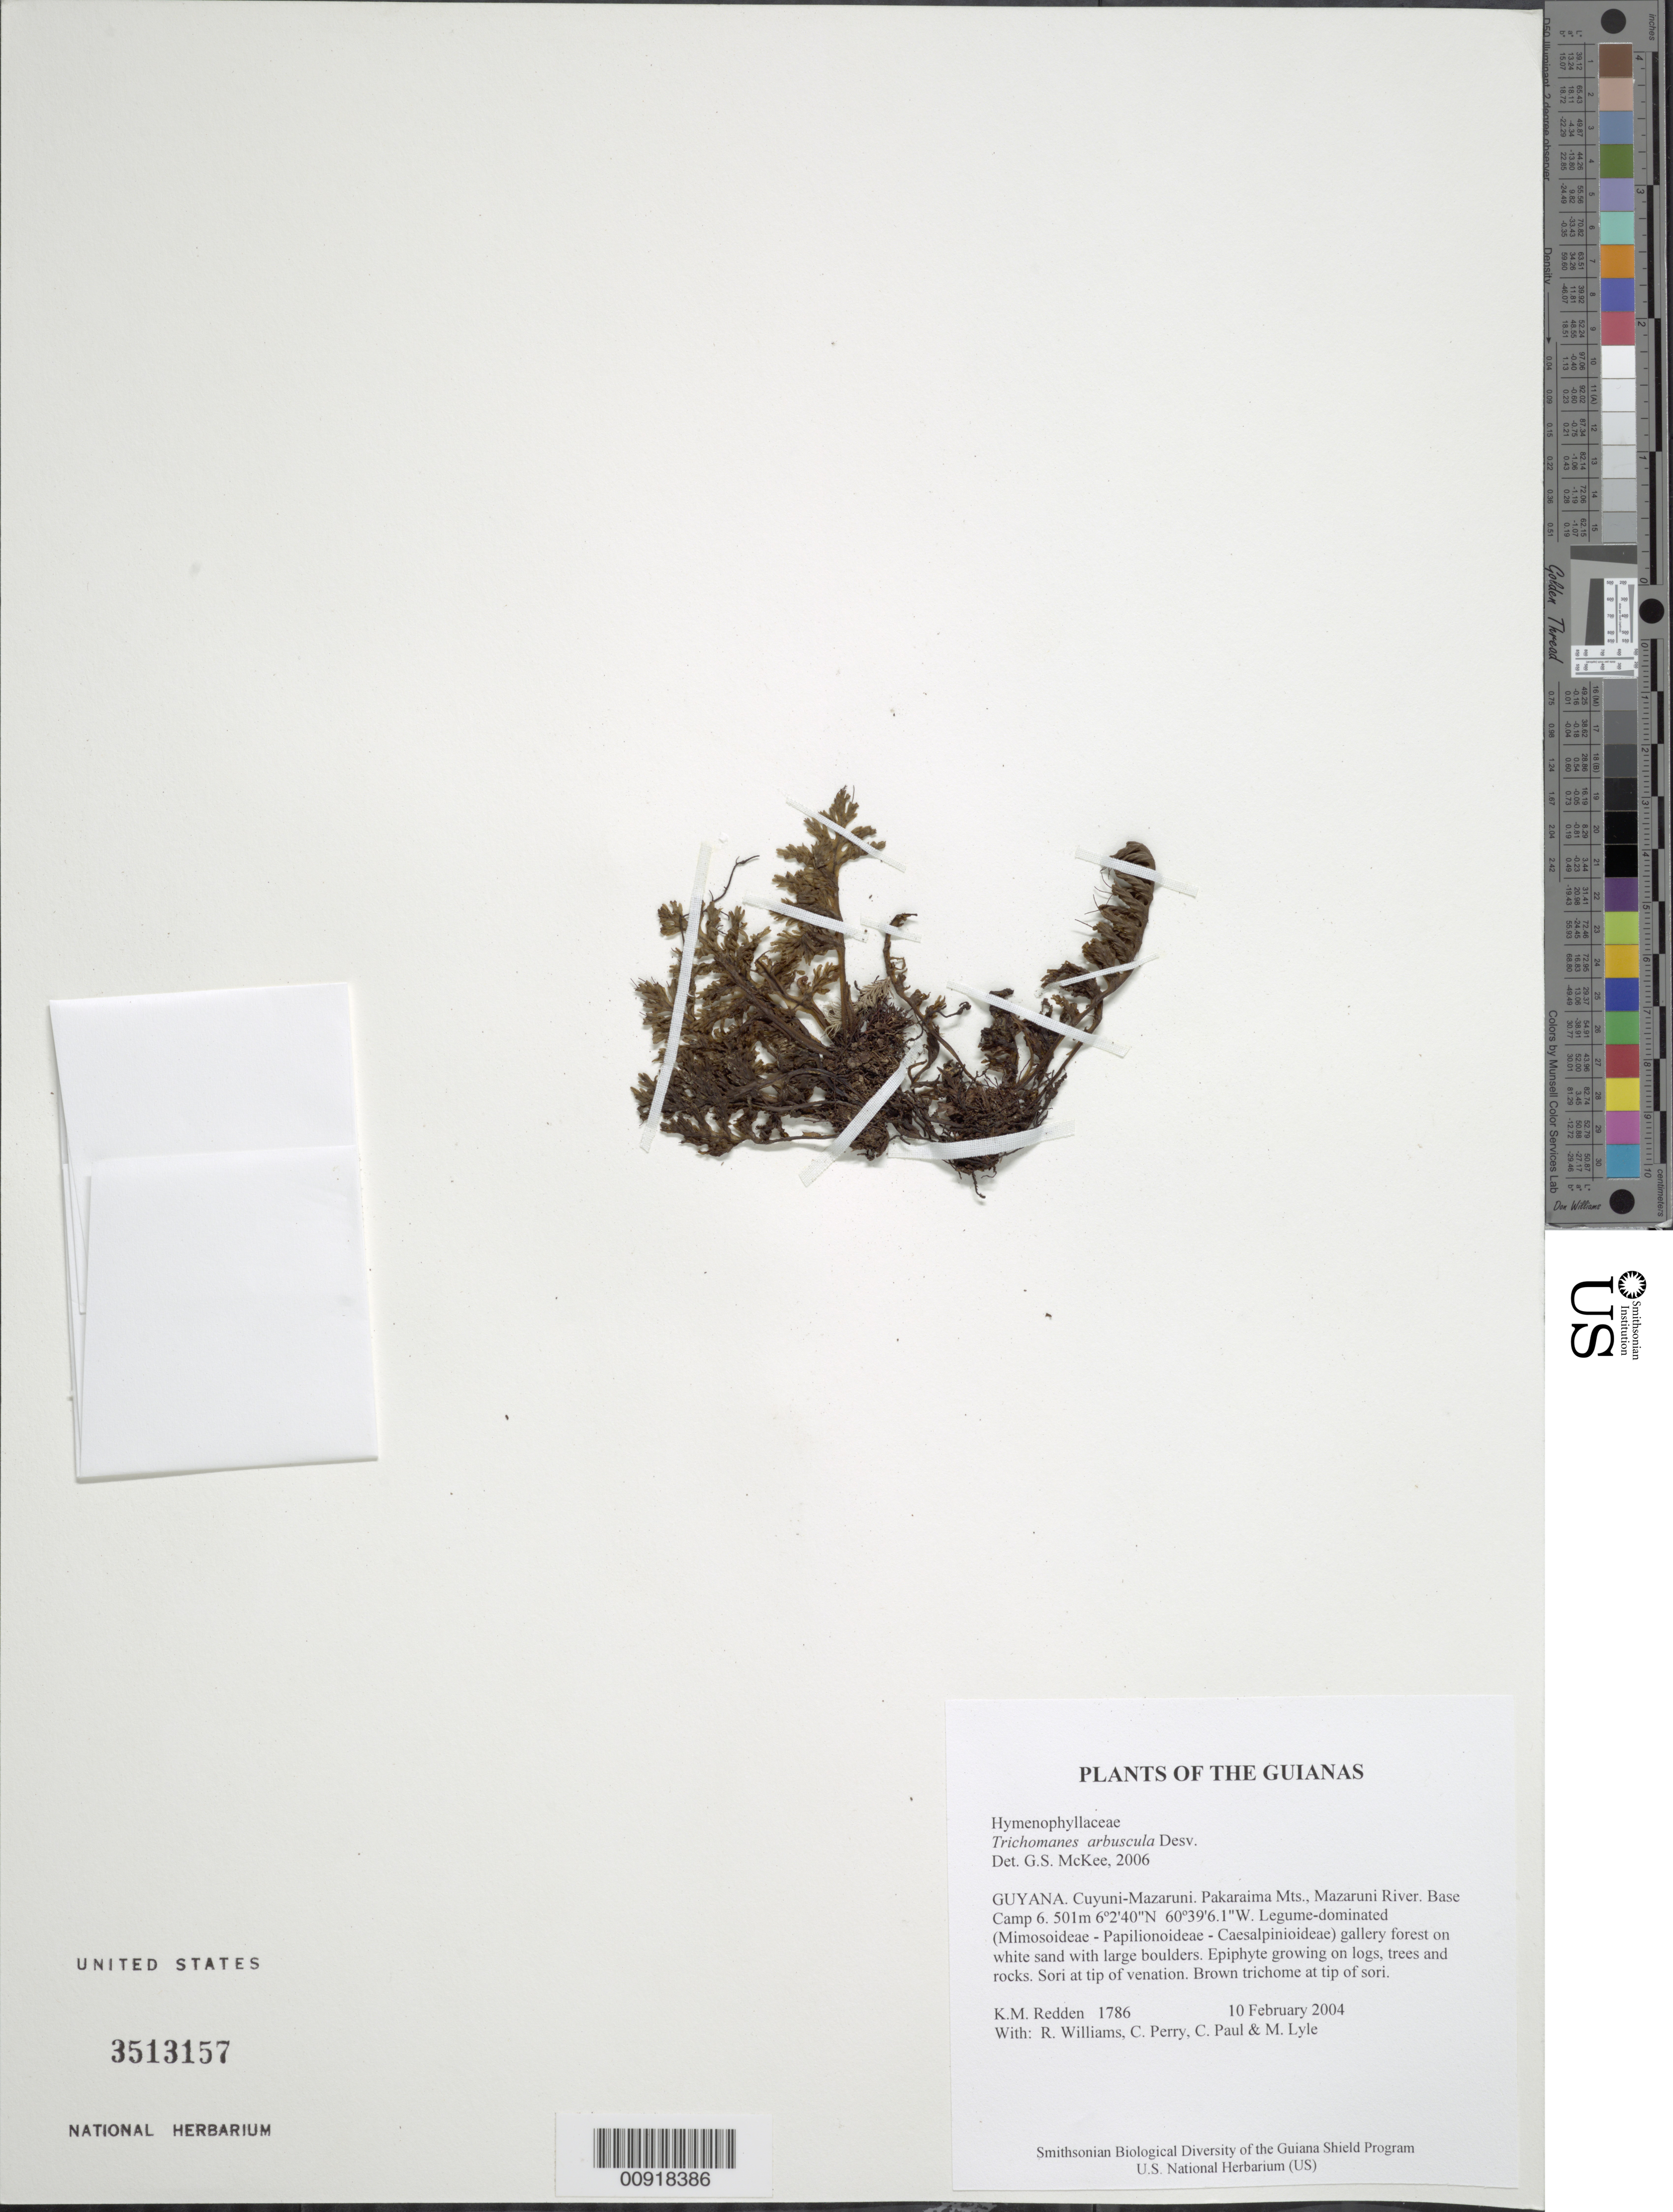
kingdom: Plantae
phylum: Tracheophyta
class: Polypodiopsida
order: Hymenophyllales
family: Hymenophyllaceae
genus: Trichomanes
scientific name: Trichomanes arbuscula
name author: Desv.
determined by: McKee, G. S., (US), NMNH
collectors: K. M. Redden, R. Williams, C. Perry, C. Paul & M. Lyle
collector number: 1786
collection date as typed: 10 February 2004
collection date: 2004-02-10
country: Guyana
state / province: Cuyuni-Mazaruni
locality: Pakaraima Mts., Mazaruni River. Base Camp 6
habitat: Legume-dominated (Mimosoideae - Papilionoideae - Caesalpinioideae) gallery forest on white sand with large boulders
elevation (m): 501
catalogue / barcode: US 3513157